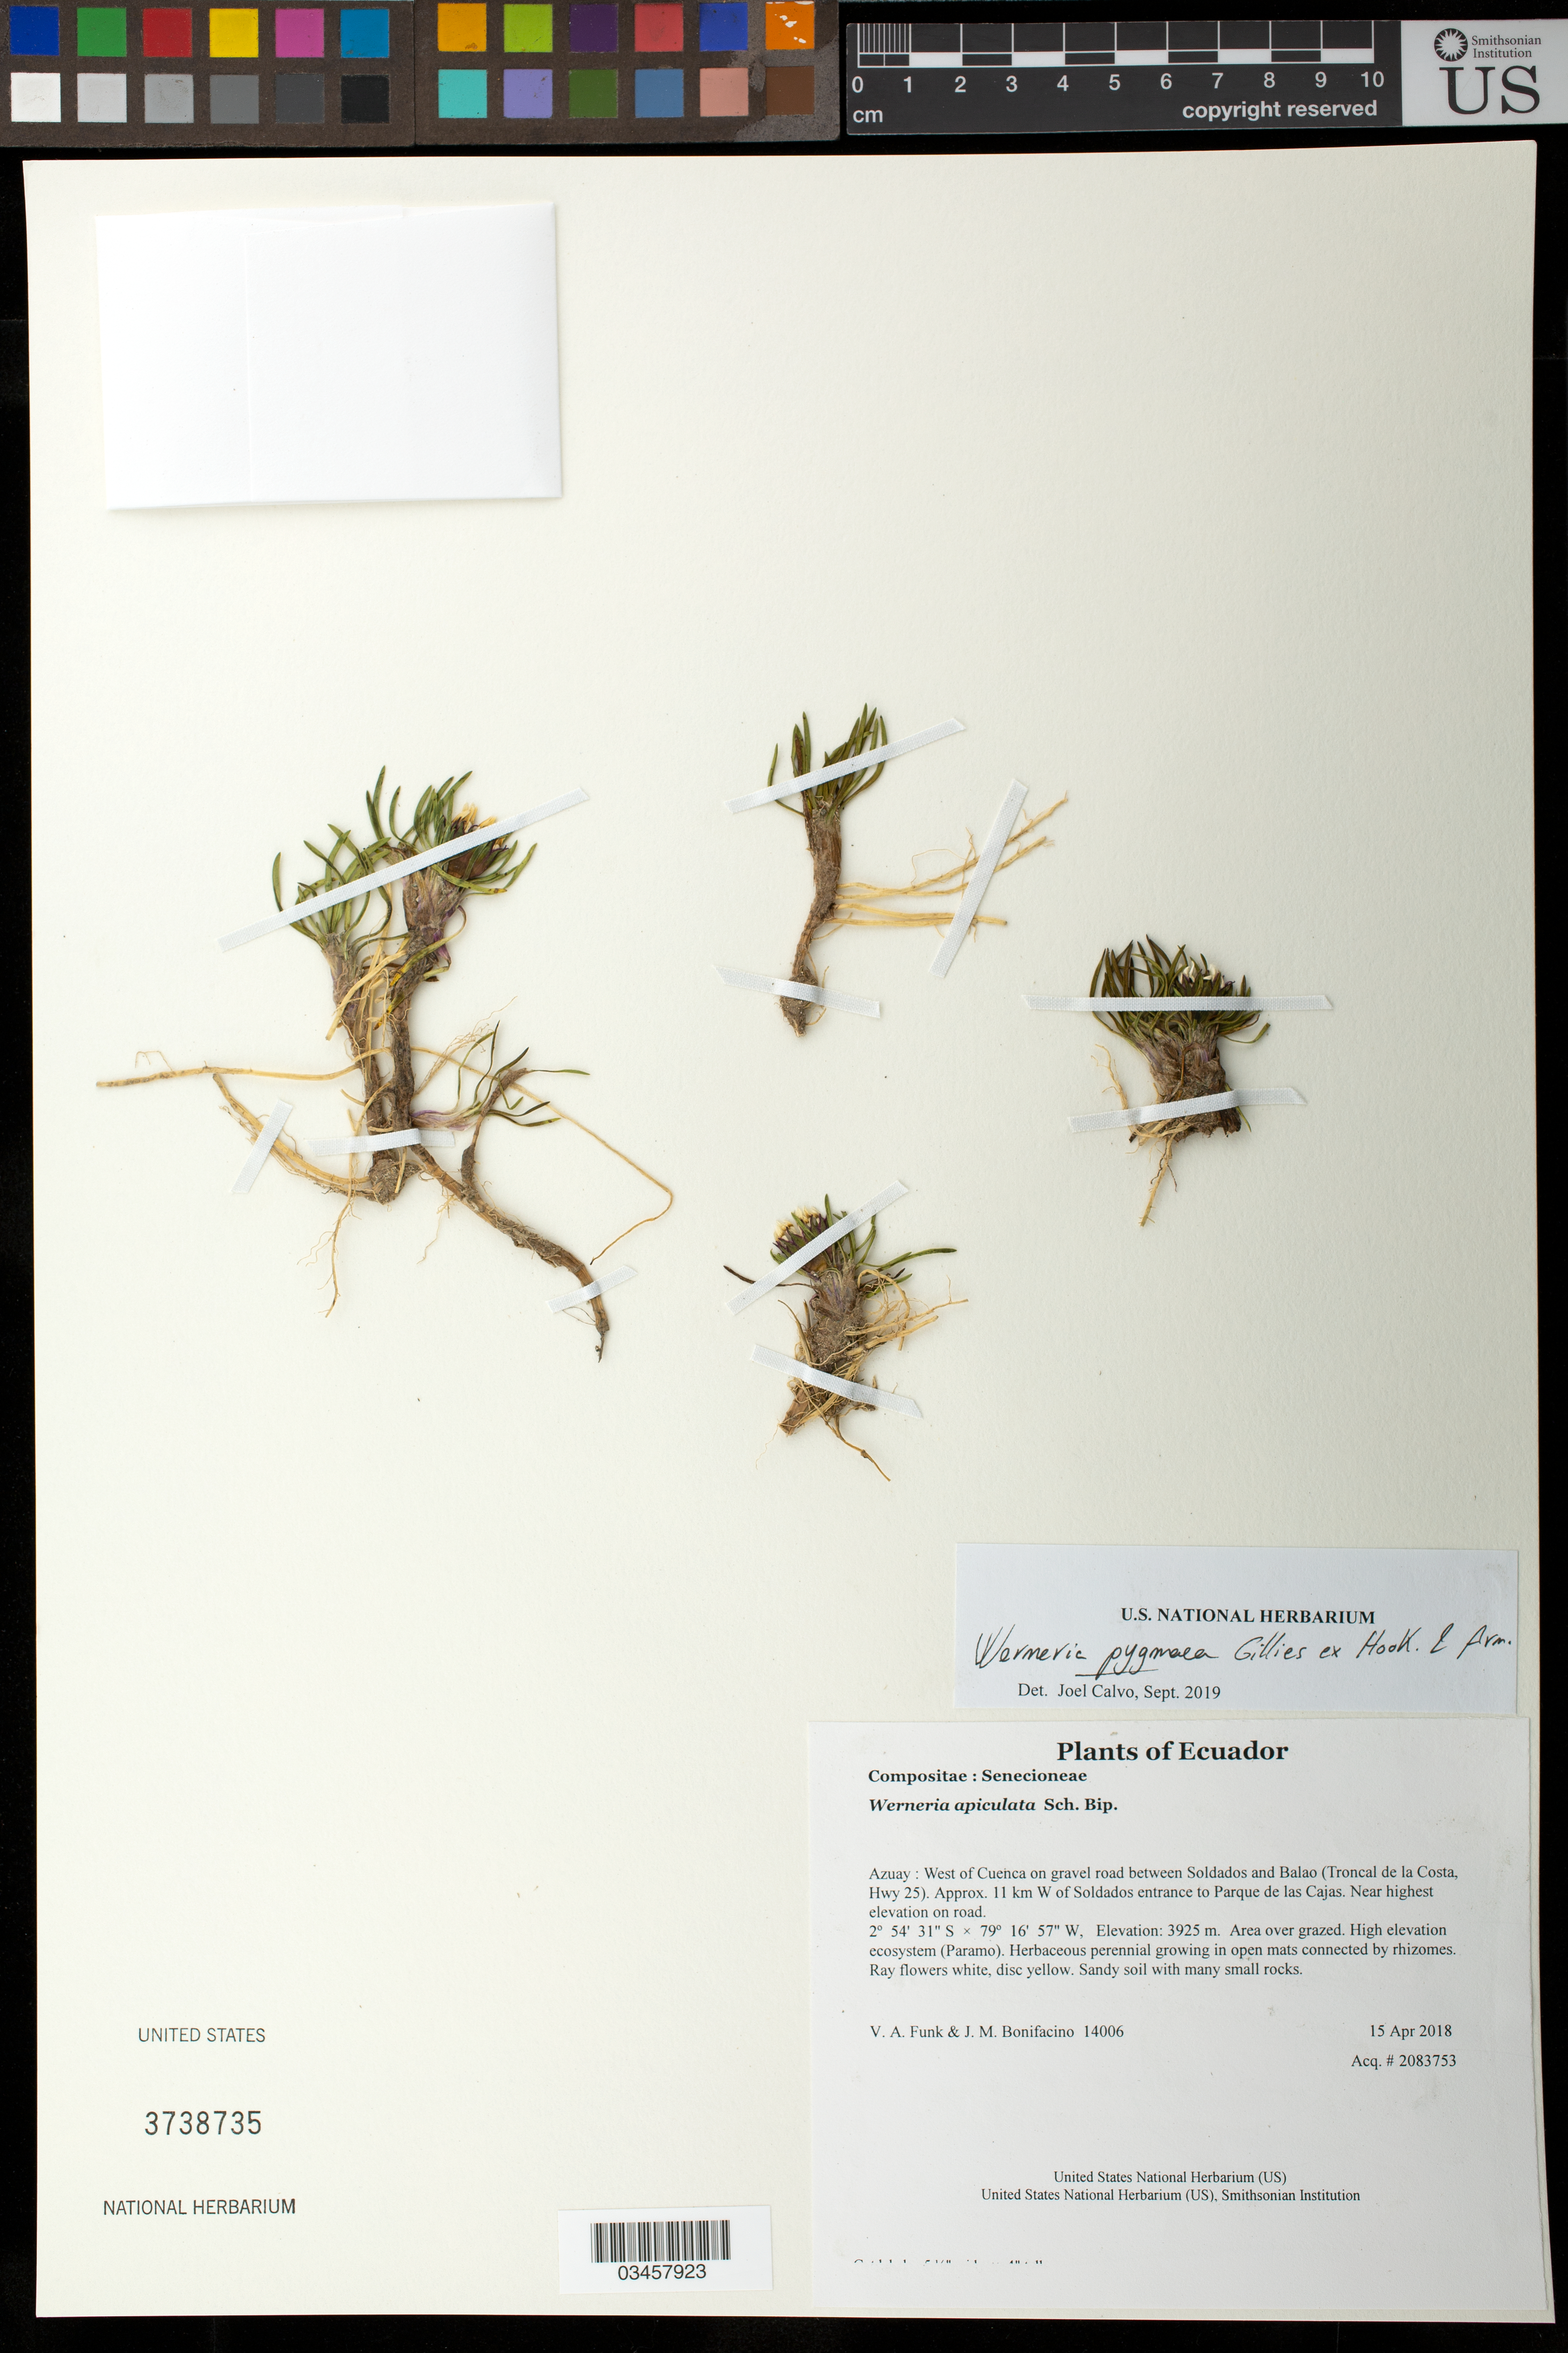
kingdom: Plantae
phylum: Tracheophyta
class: Magnoliopsida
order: Asterales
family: Asteraceae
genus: Werneria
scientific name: Werneria pygmaea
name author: Gillies ex Hook. & Arn.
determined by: Calvo, Joel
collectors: V. Funk & M. Bonifacino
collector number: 14006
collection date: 2018-04-15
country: Ecuador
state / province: Azuay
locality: West of Cuenca on gravel road between Soldados and Balao (Troncal de la Costa, Hwy 25). Approx. 11 km W of Soldados entrance to Parque de las Cajas. Near highest elevation on road.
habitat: Area over grazed. High elevation ecosystem (Paramo).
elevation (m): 3925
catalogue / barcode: US 3738735